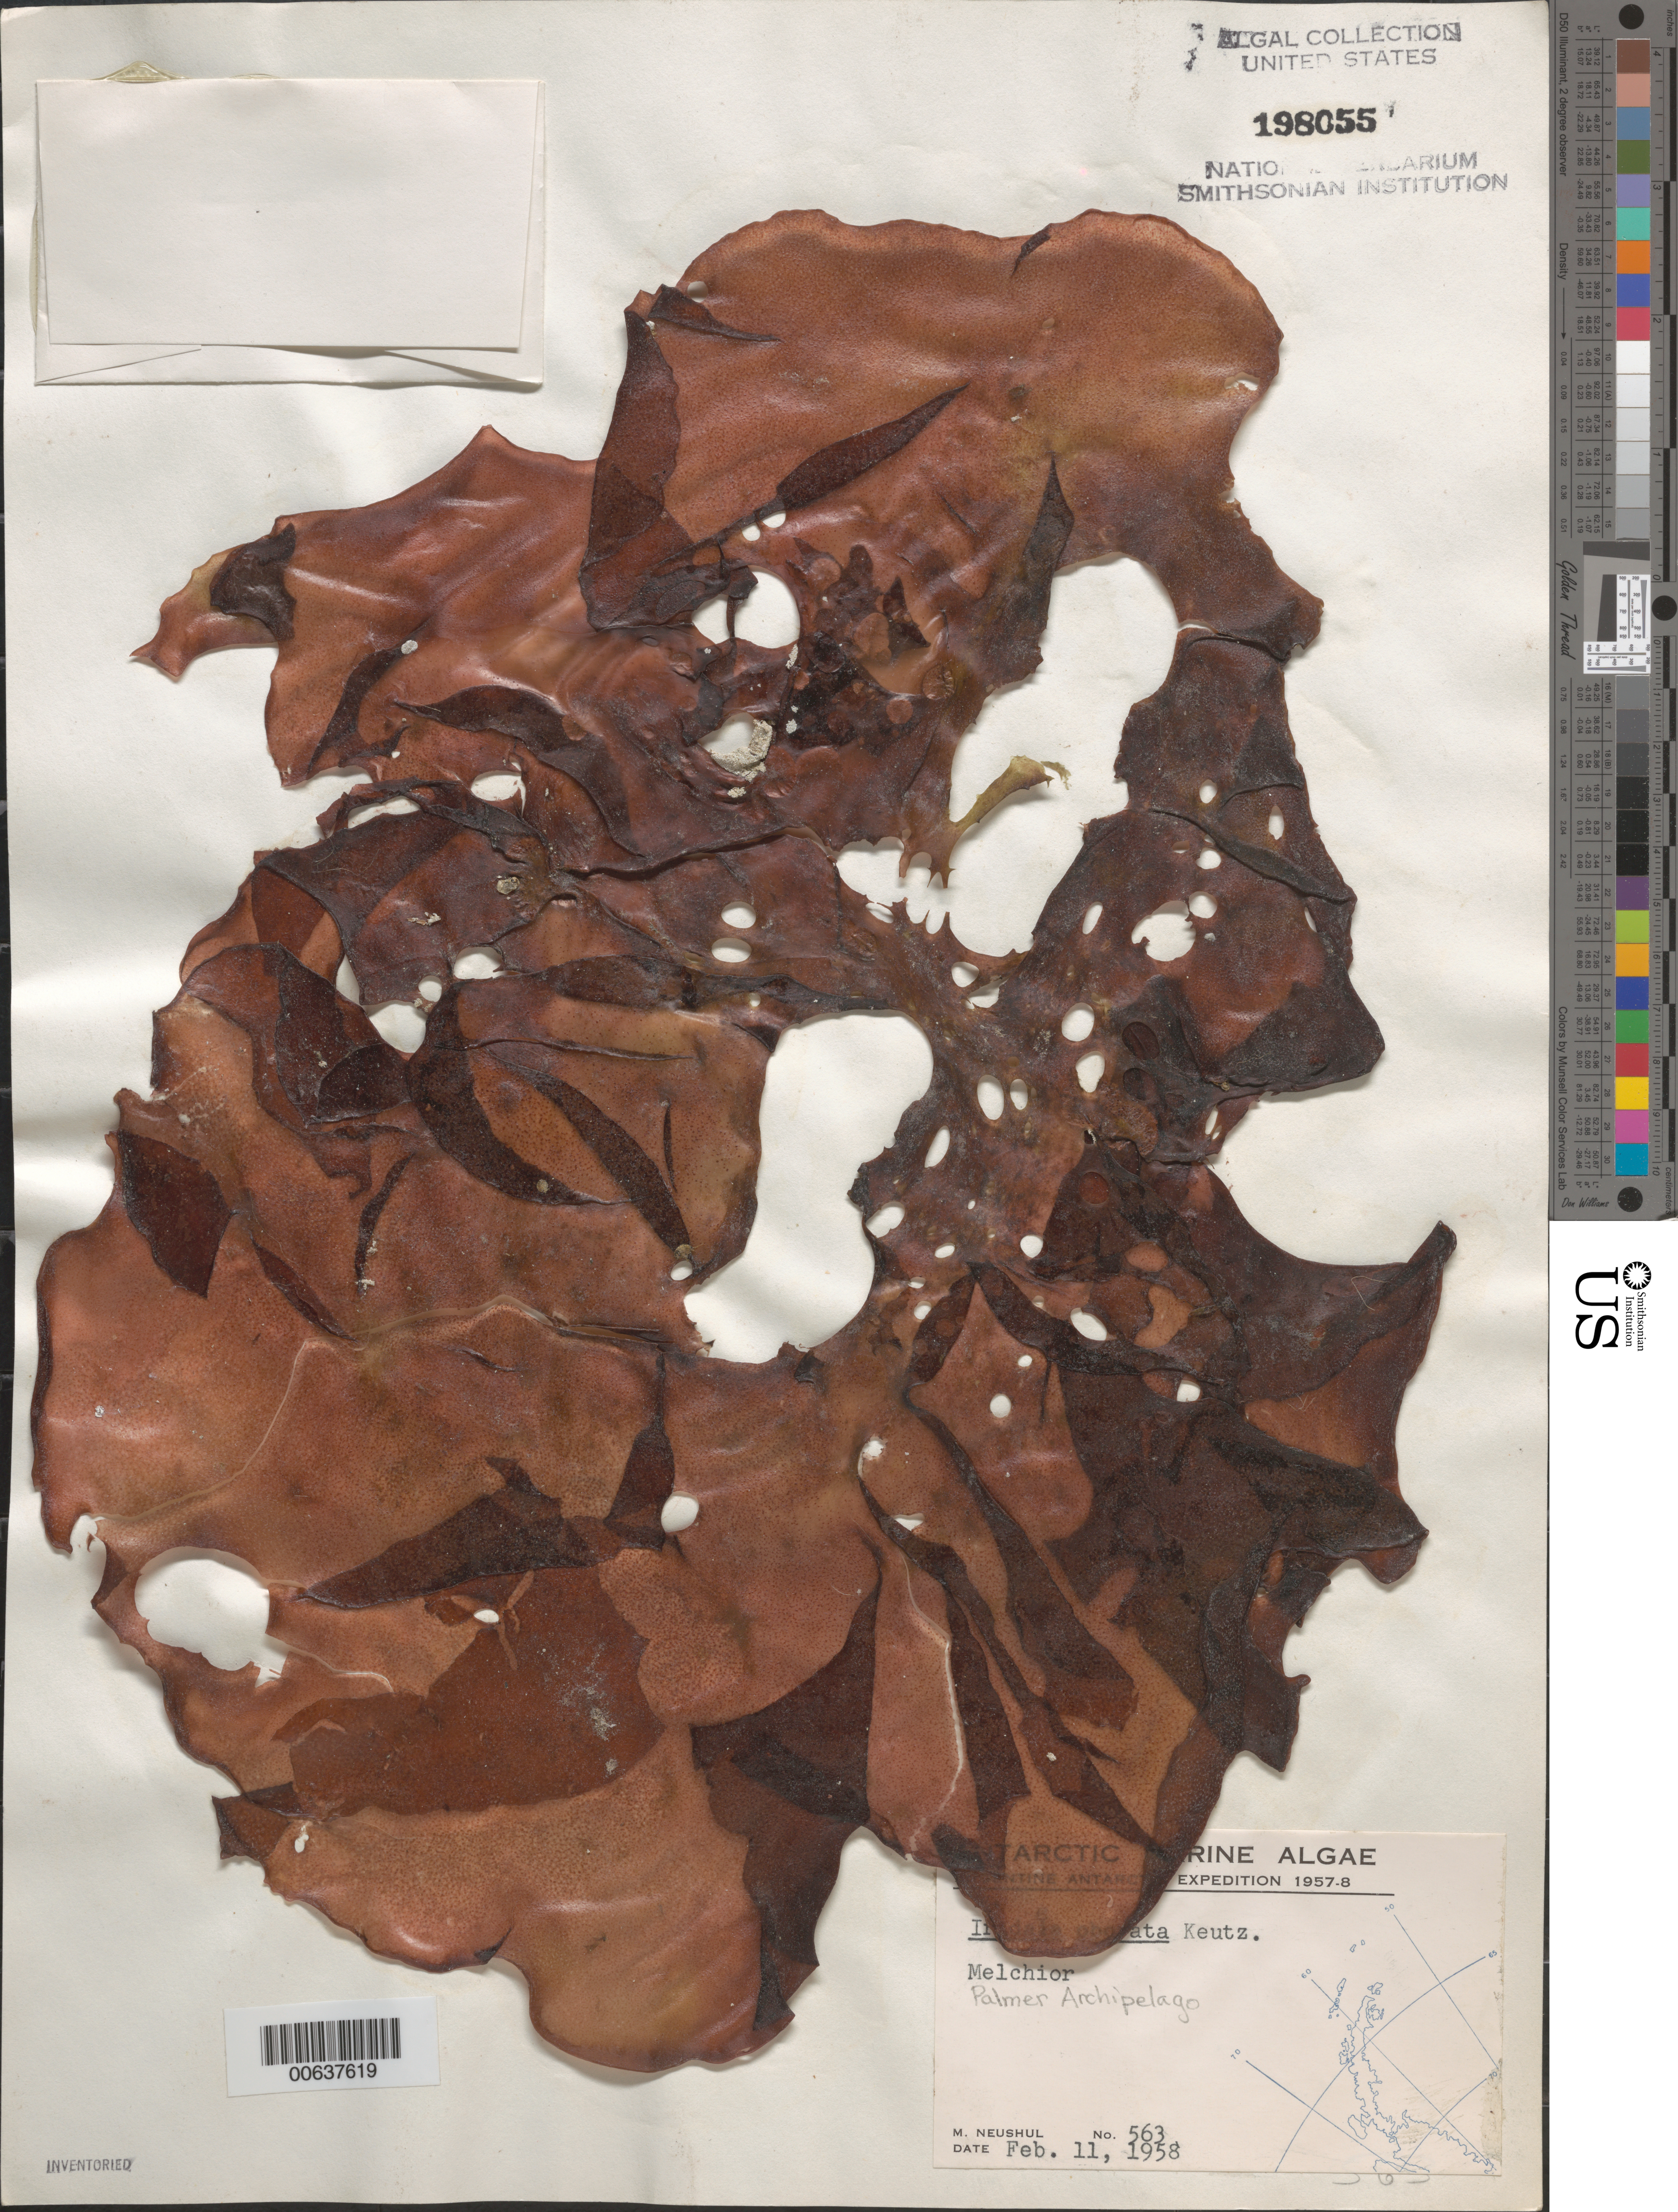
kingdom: Plantae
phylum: Rhodophyta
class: Florideophyceae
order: Gigartinales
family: Gigartinaceae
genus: Iridaea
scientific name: Iridaea cordata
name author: (Turner) Bory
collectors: M. Neushul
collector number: Neushul 563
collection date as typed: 11 Feb 1958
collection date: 1958-02-11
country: Antarctica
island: Melchior Islands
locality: Melchior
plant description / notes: Argentine Antarctic Expedition, 1957-1958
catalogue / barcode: US 198055